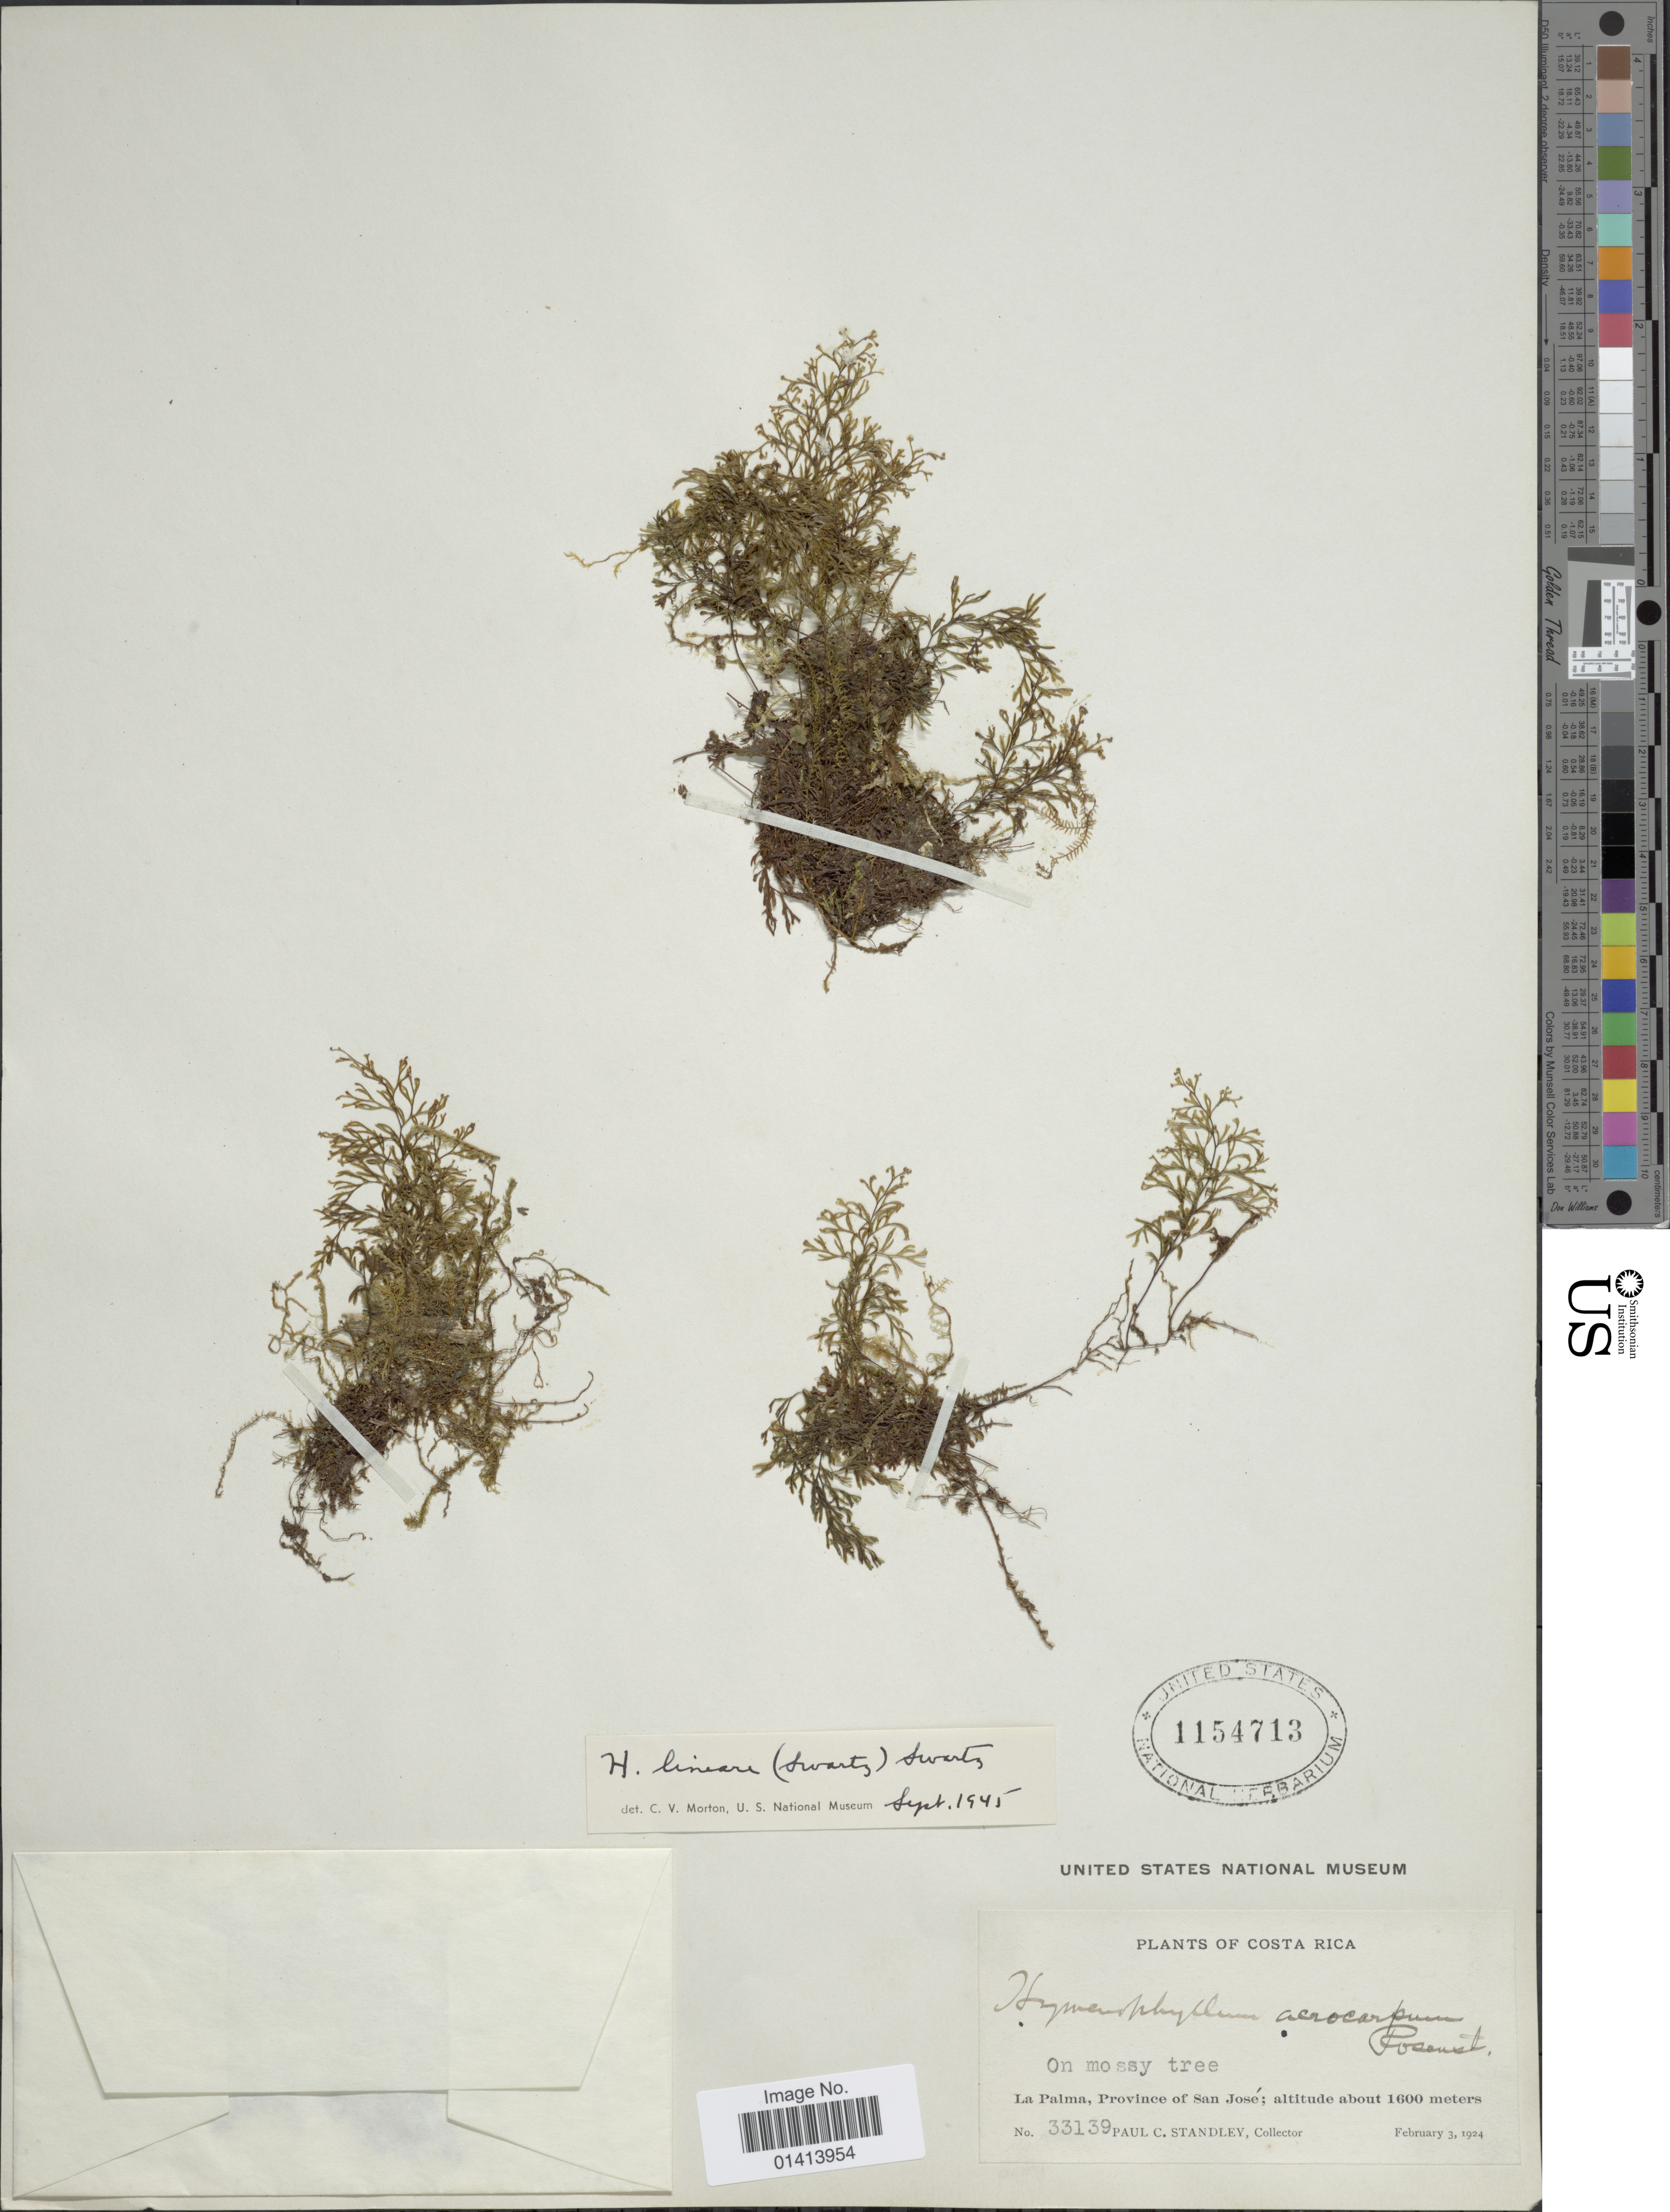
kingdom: Plantae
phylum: Tracheophyta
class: Polypodiopsida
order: Hymenophyllales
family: Hymenophyllaceae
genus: Hymenophyllum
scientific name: Hymenophyllum lineare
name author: (Sw.) Sw.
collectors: P. C. Standley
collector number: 33139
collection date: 1924-02-03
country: Costa Rica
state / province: San José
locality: La Palma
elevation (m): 1600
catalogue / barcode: US 1154713